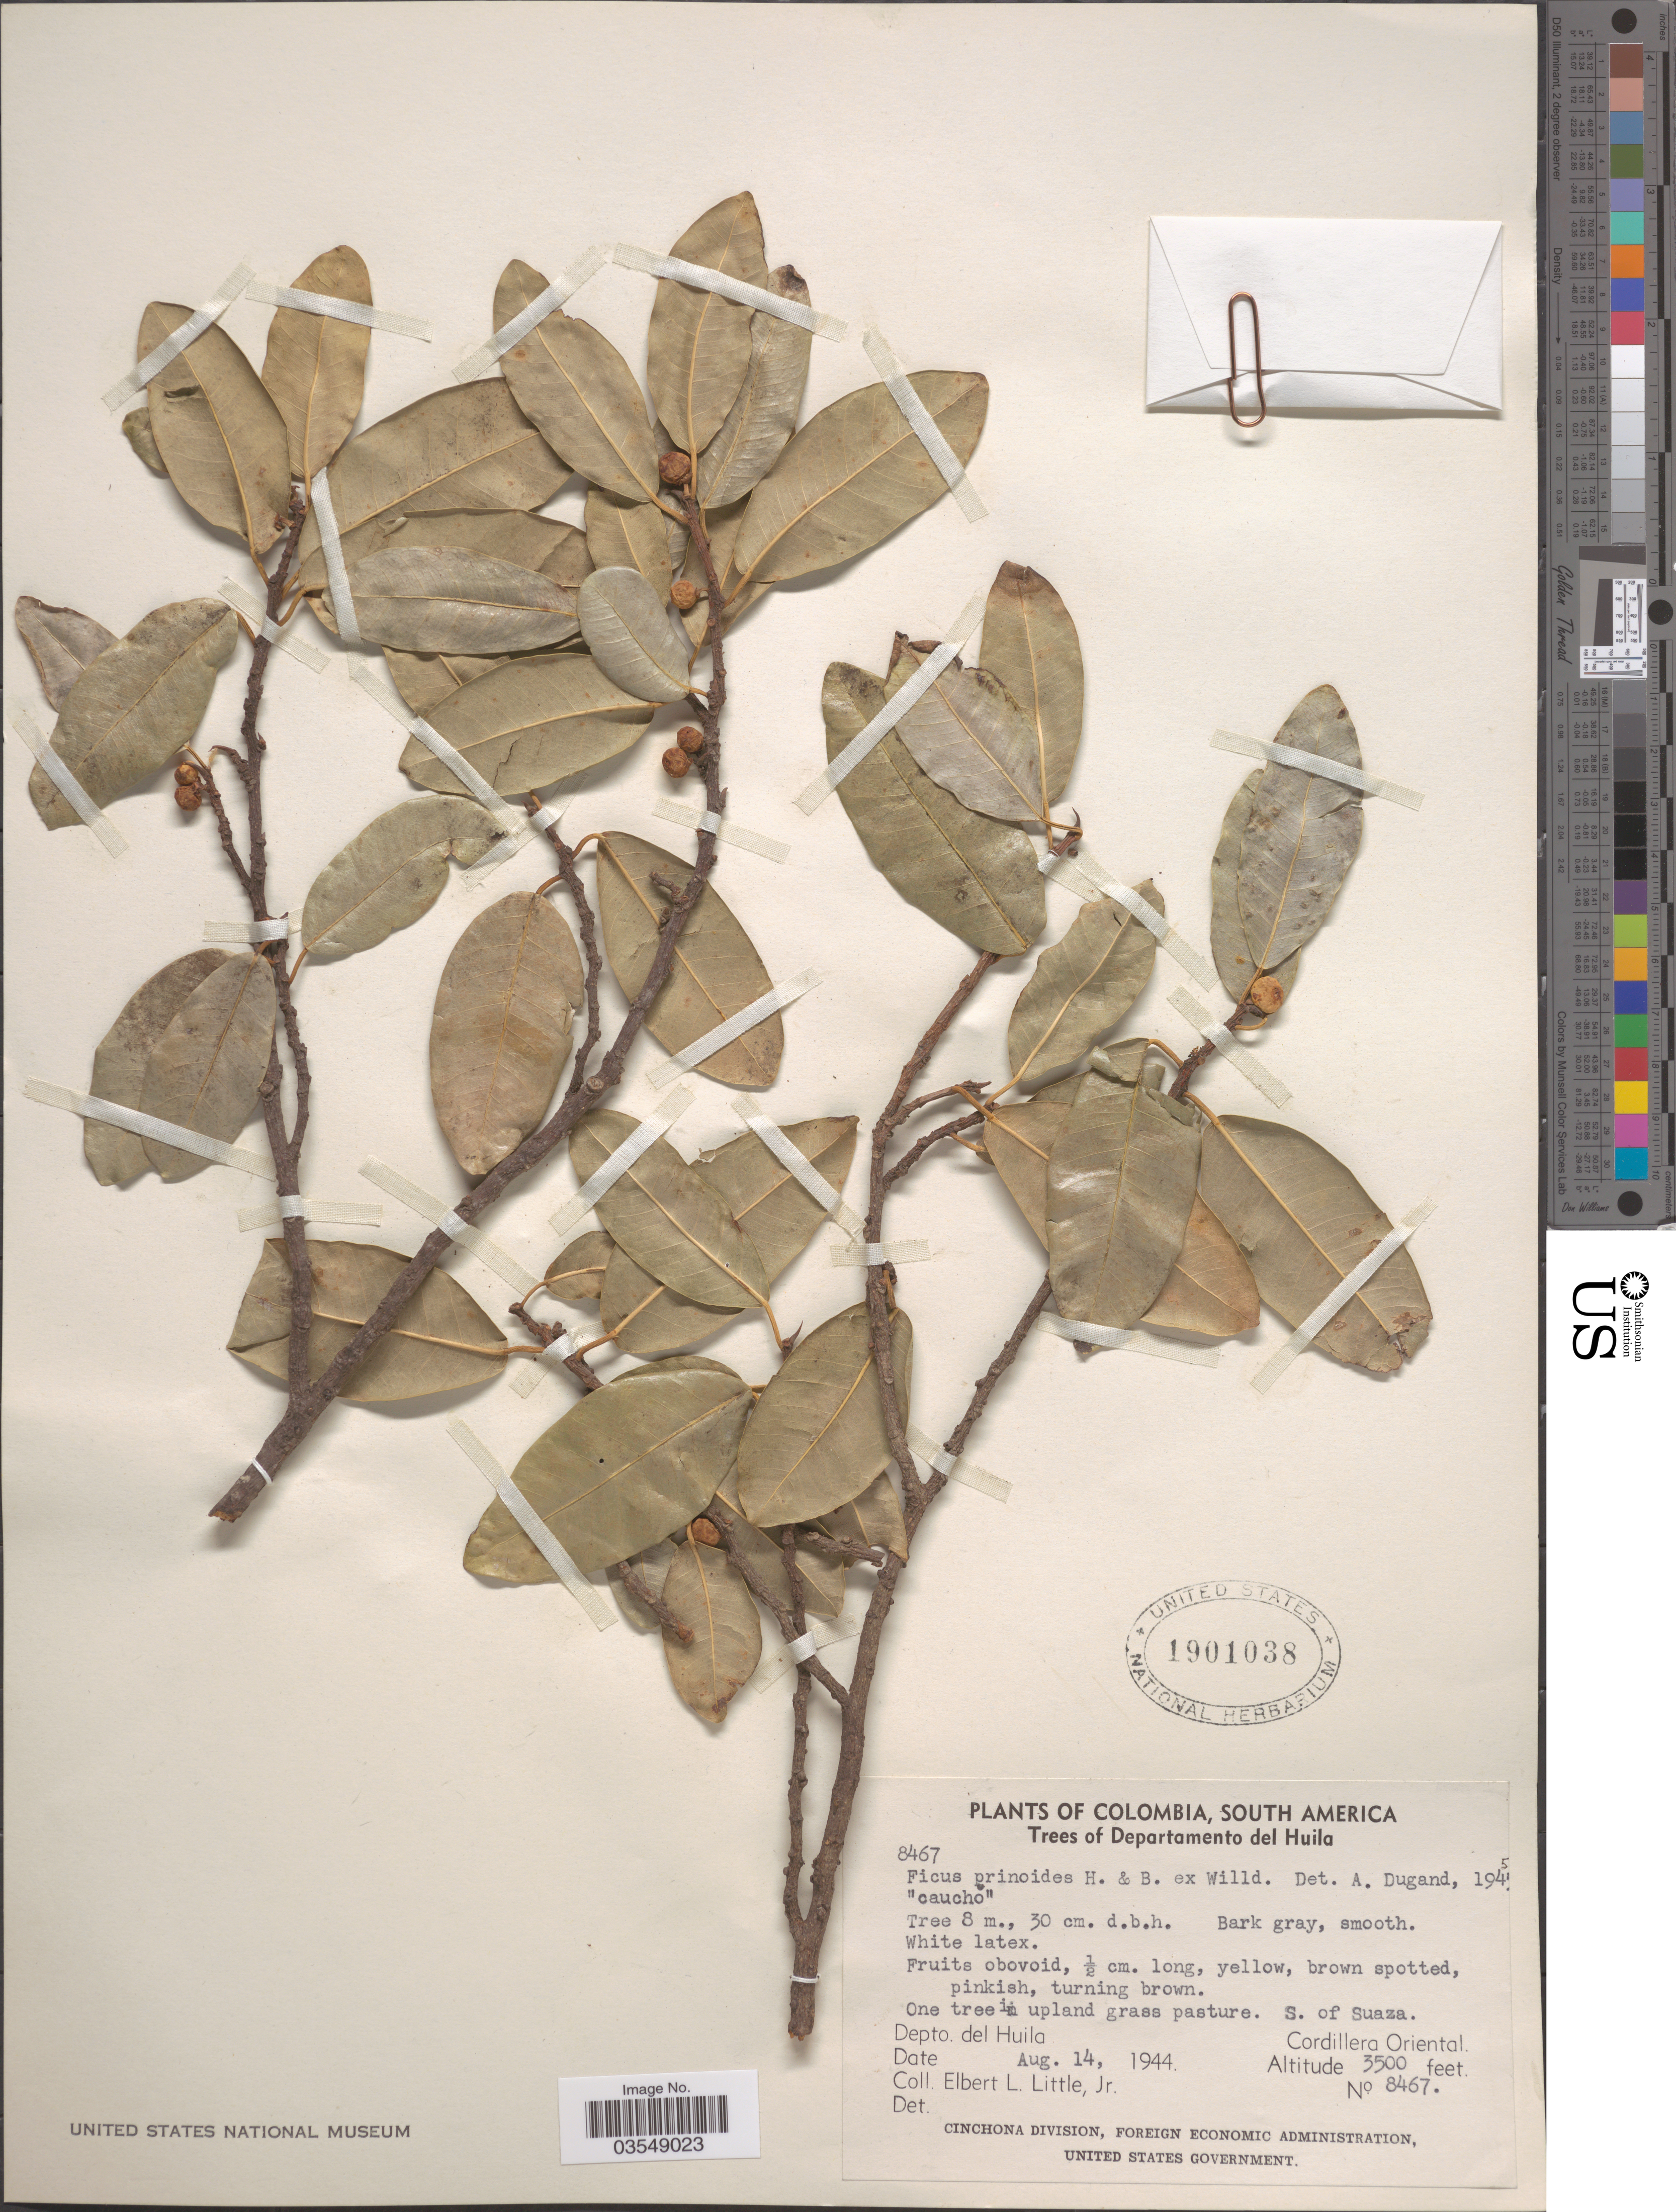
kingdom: Plantae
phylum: Tracheophyta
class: Magnoliopsida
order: Rosales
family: Moraceae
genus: Ficus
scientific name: Ficus pallida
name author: Vahl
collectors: E. L. Little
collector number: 8467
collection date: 1944-08-14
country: Colombia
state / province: Huila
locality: S. of Suaza. Departamento del Huila. Cordillera Oriental.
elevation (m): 1067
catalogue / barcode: US 1901038